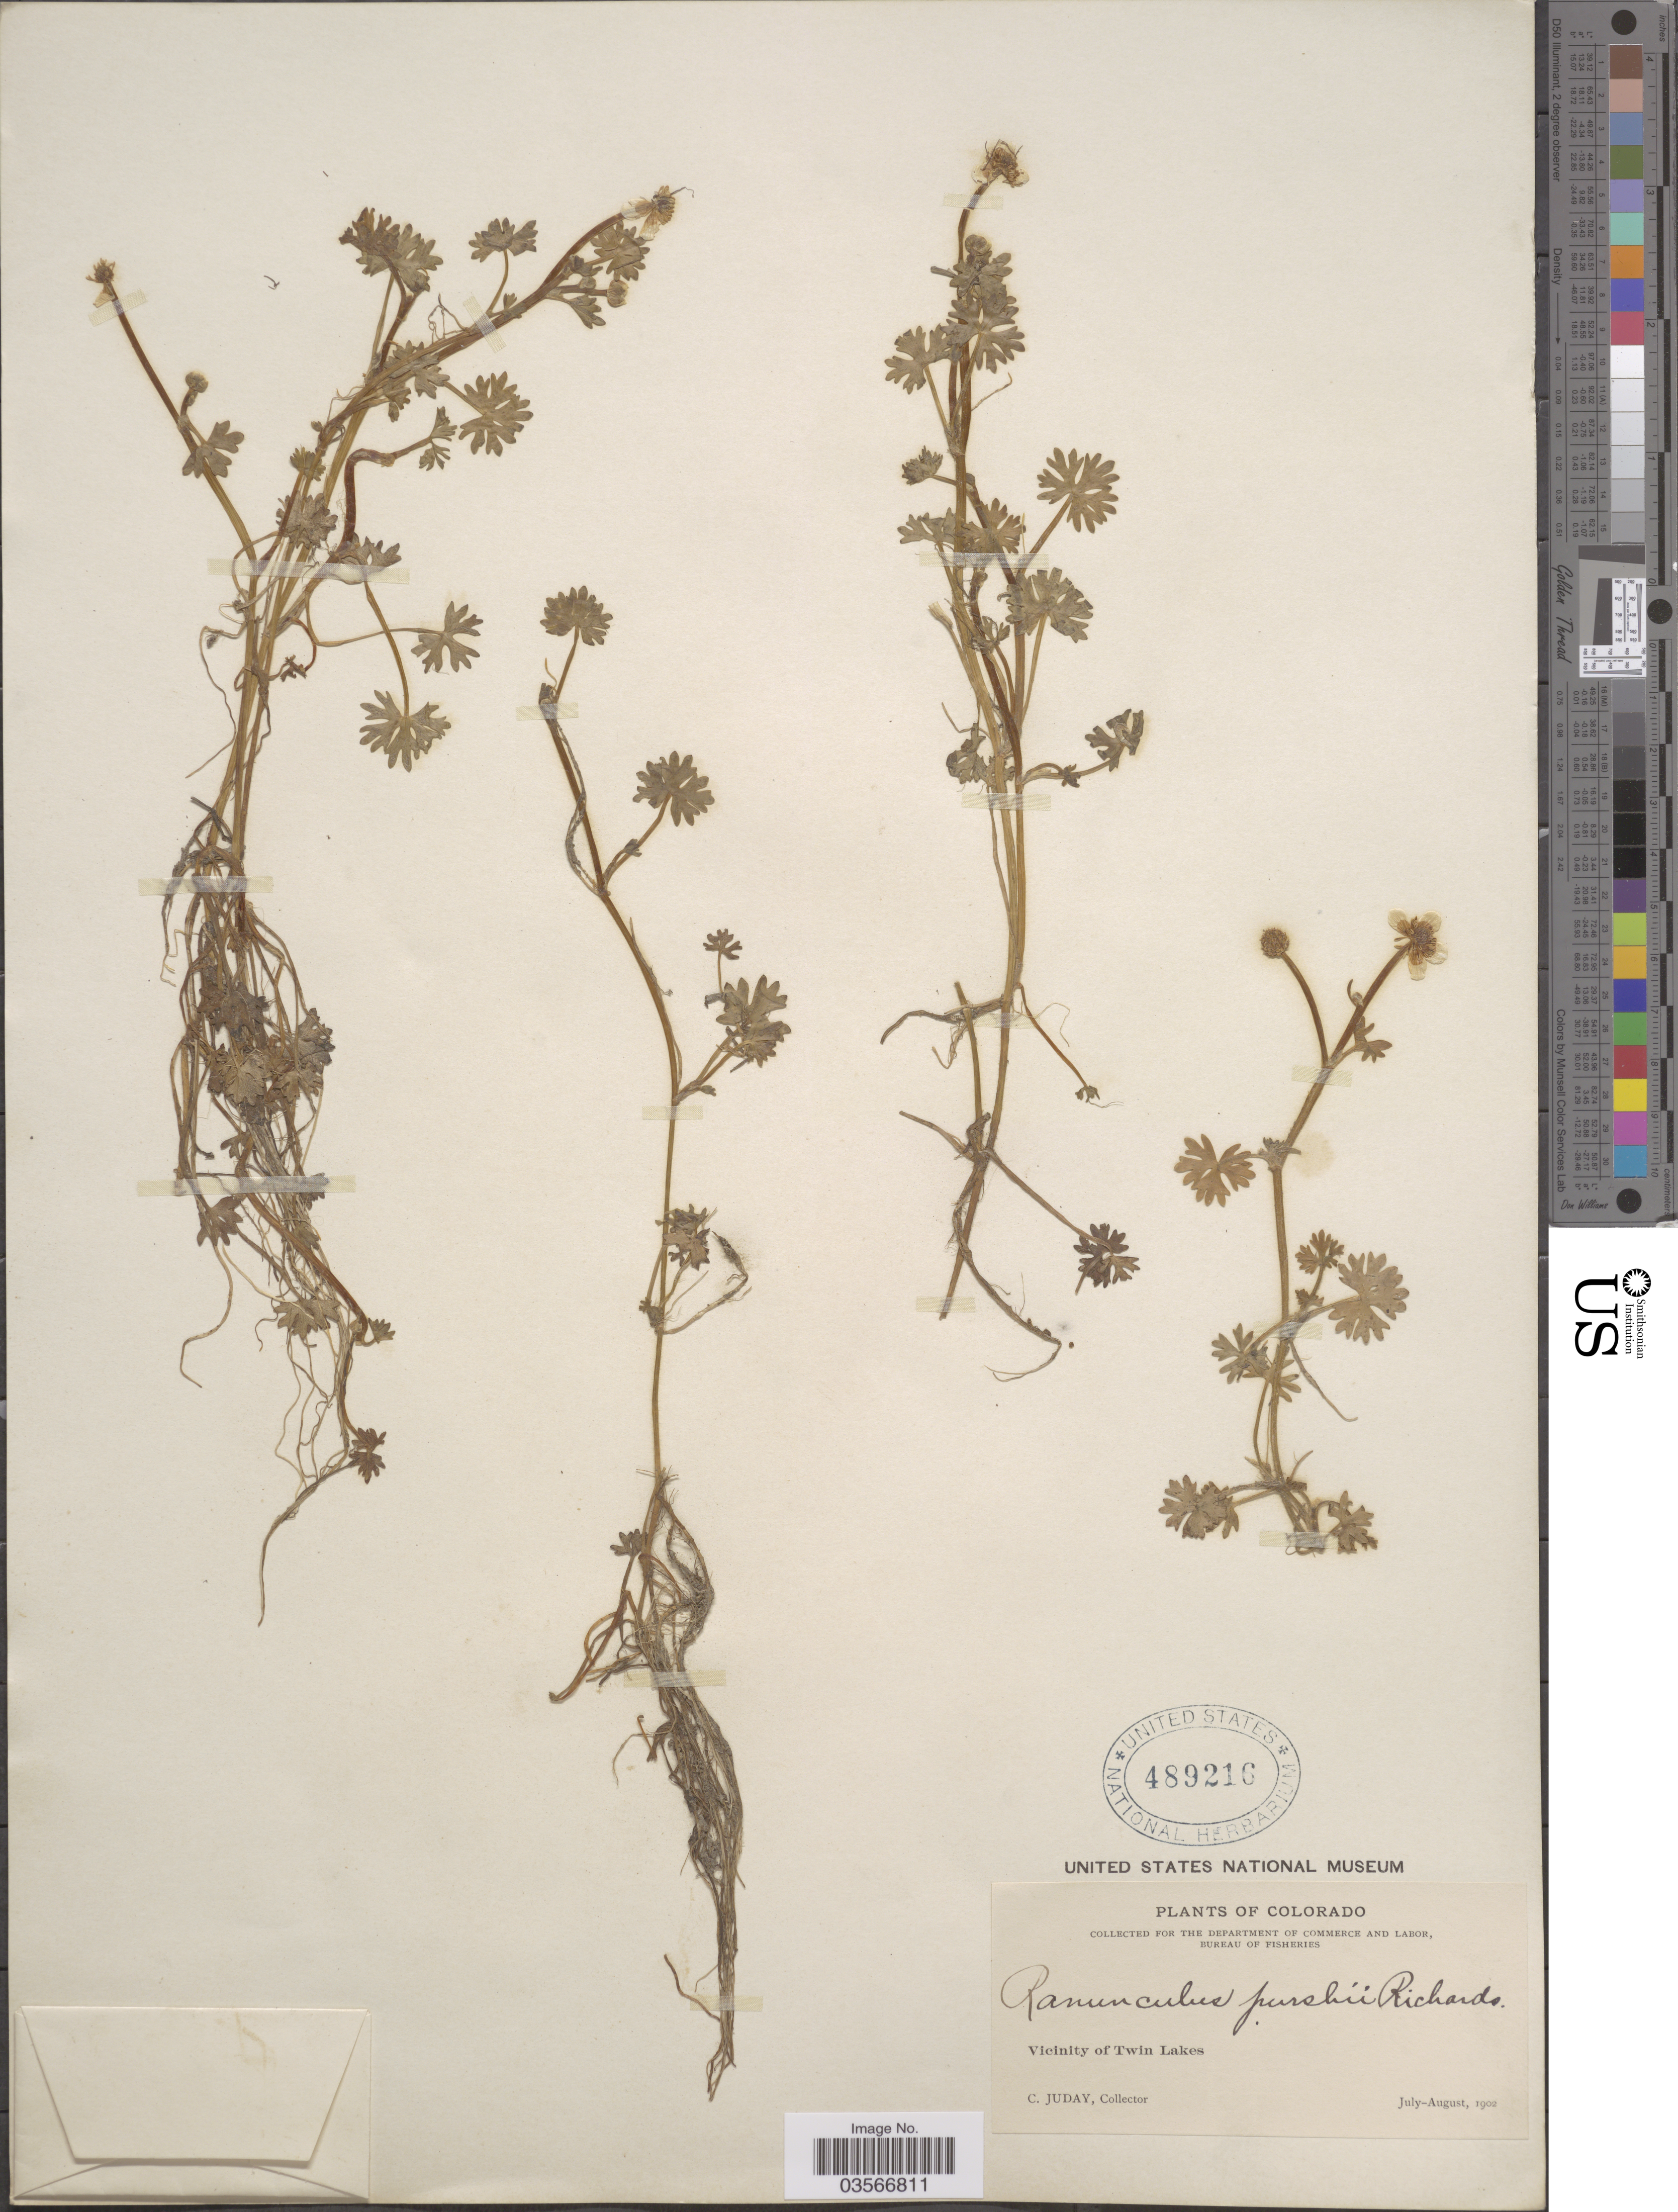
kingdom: Plantae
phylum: Tracheophyta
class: Magnoliopsida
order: Ranunculales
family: Ranunculaceae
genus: Ranunculus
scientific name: Ranunculus gmelinii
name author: DC.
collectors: C. Juday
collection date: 1902-07/1902-08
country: United States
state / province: Colorado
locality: Vicinity of Twin Lakes.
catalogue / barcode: US 489216